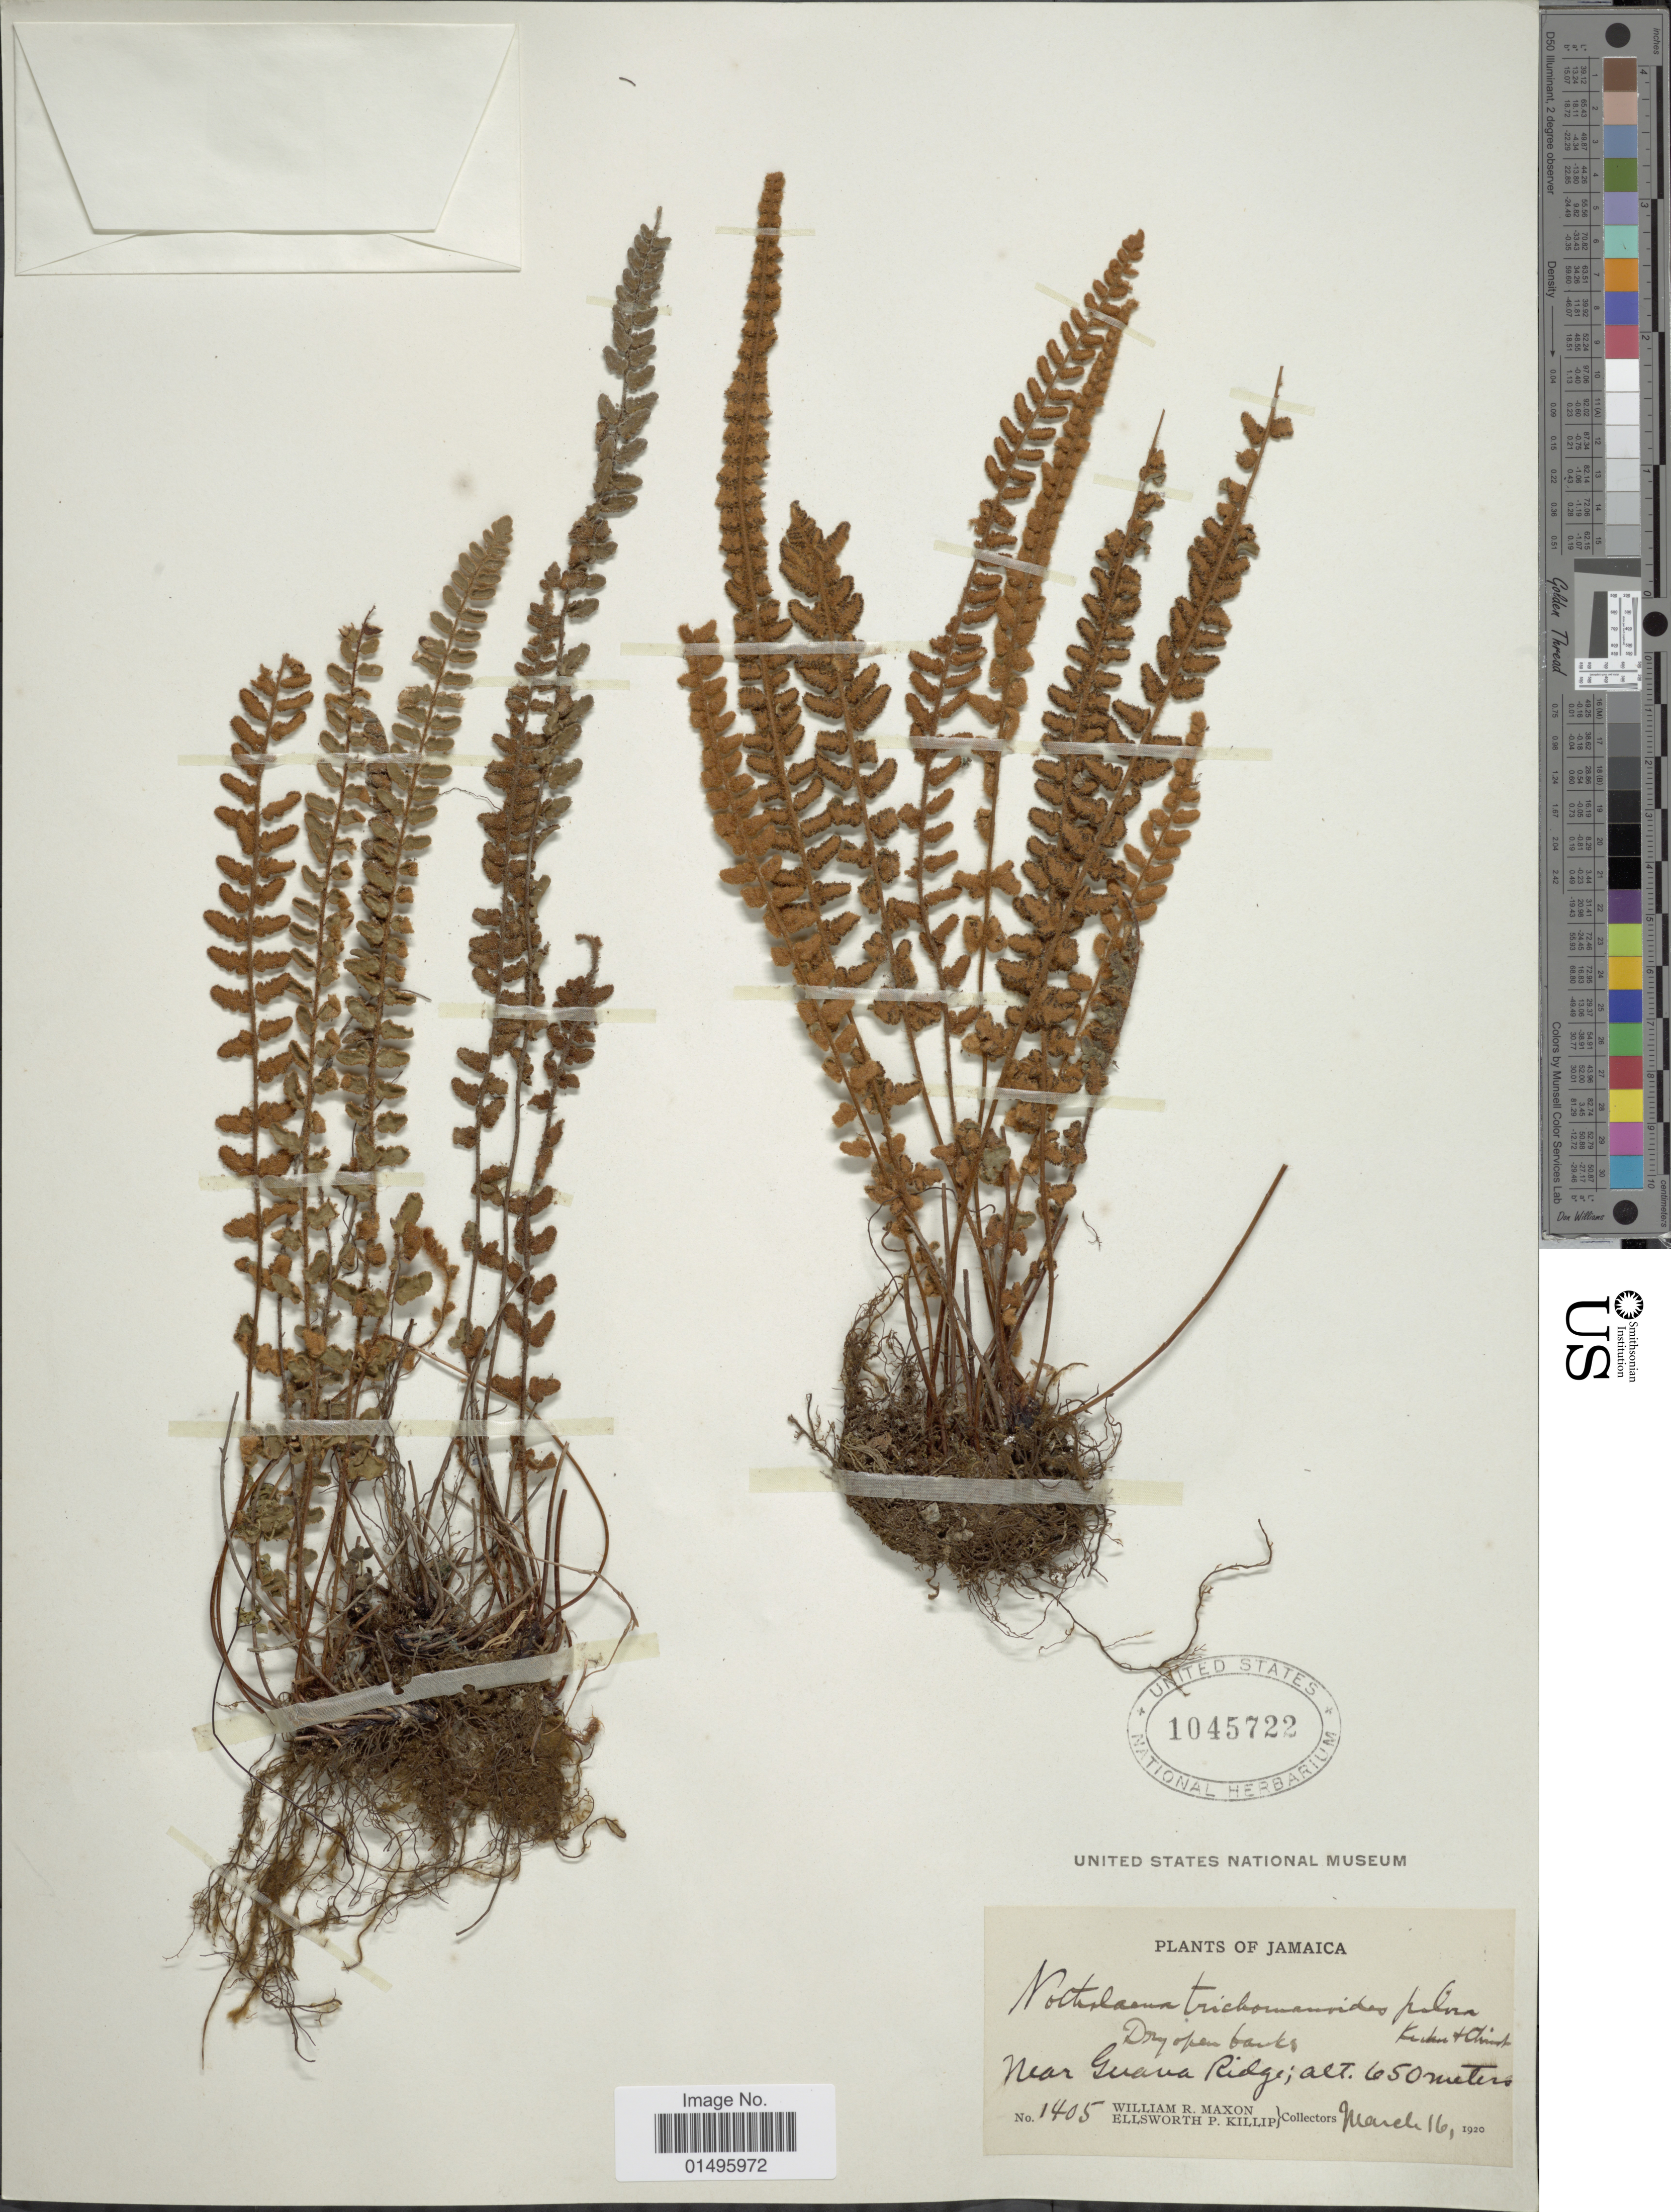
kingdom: Plantae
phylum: Tracheophyta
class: Polypodiopsida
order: Polypodiales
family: Pteridaceae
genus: Notholaena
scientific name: Notholaena trichomanoides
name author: (L.) Desv.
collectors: W. R. Maxon & E. P. Killip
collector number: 1405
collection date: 1920-03-16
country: Jamaica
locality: Jamaica, near Guava Ridge.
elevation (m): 650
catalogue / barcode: US 1045722